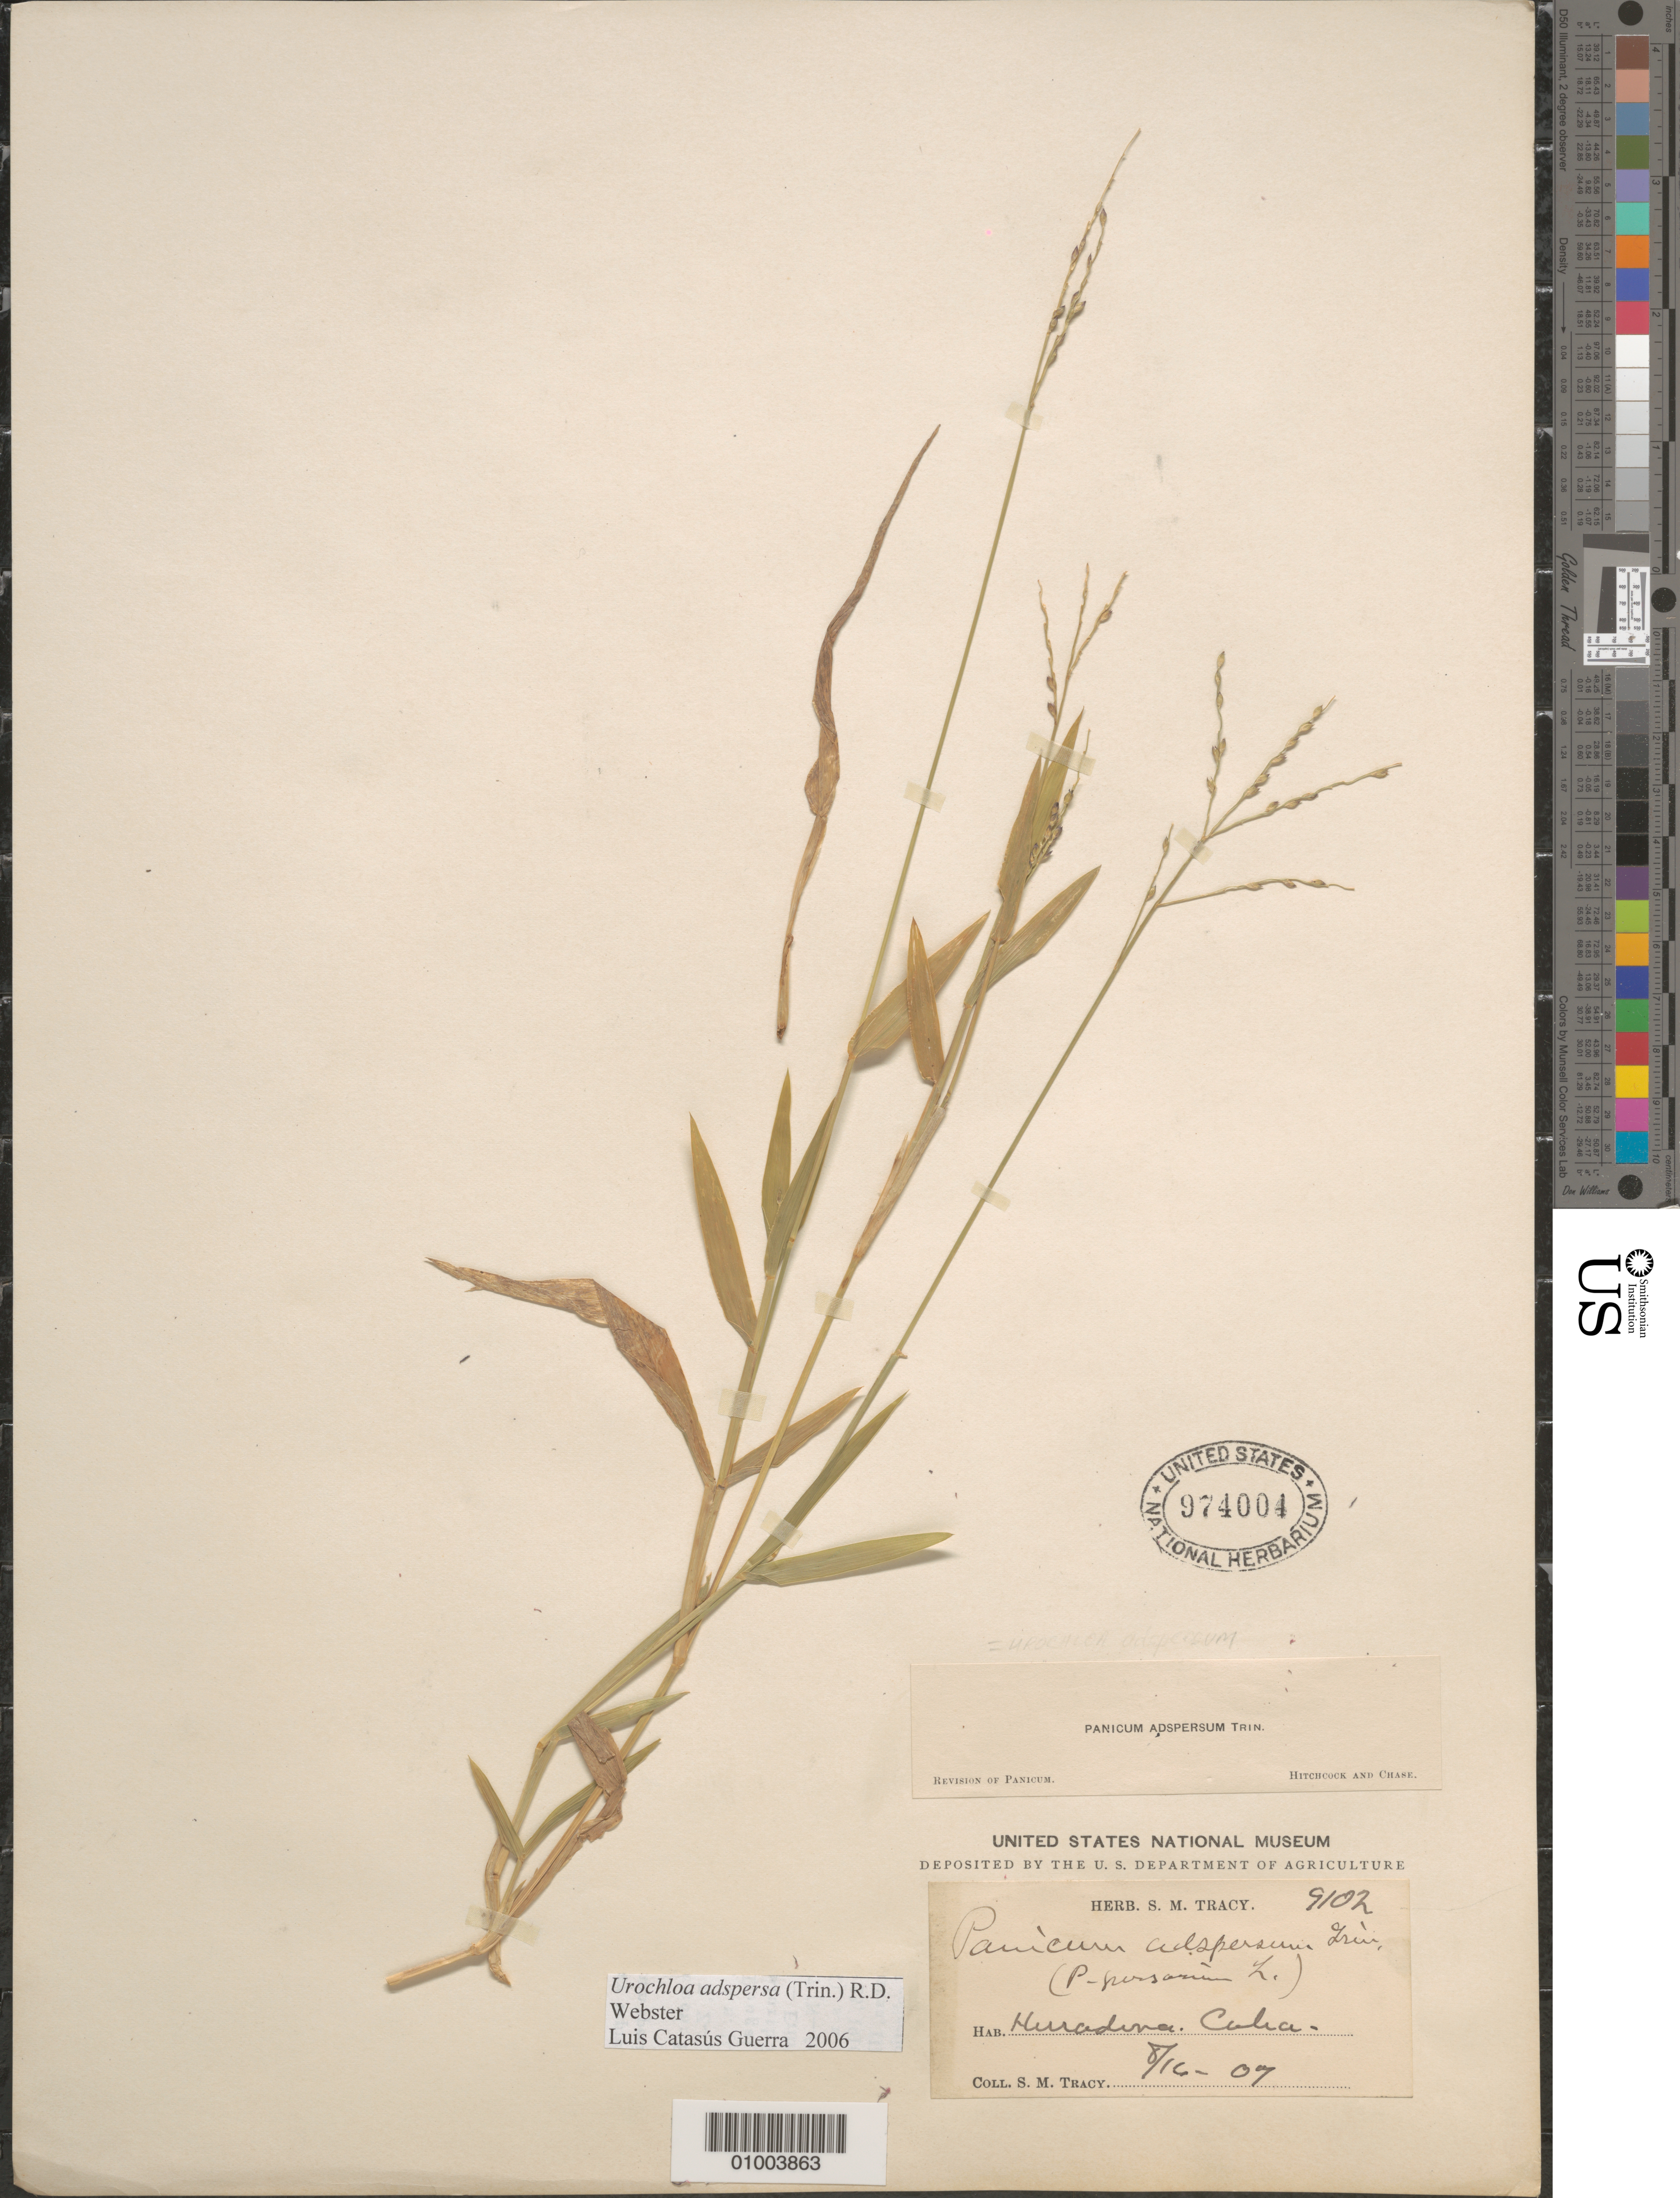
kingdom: Plantae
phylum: Tracheophyta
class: Liliopsida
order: Poales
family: Poaceae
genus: Urochloa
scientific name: Urochloa adspersa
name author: (Trin.) R.D. Webster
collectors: S. M. Tracy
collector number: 9102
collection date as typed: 16 Aug 1907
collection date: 1907-08-16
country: Cuba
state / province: Ciego de Ávila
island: Cuba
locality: Huradina Cuba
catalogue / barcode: US 974004